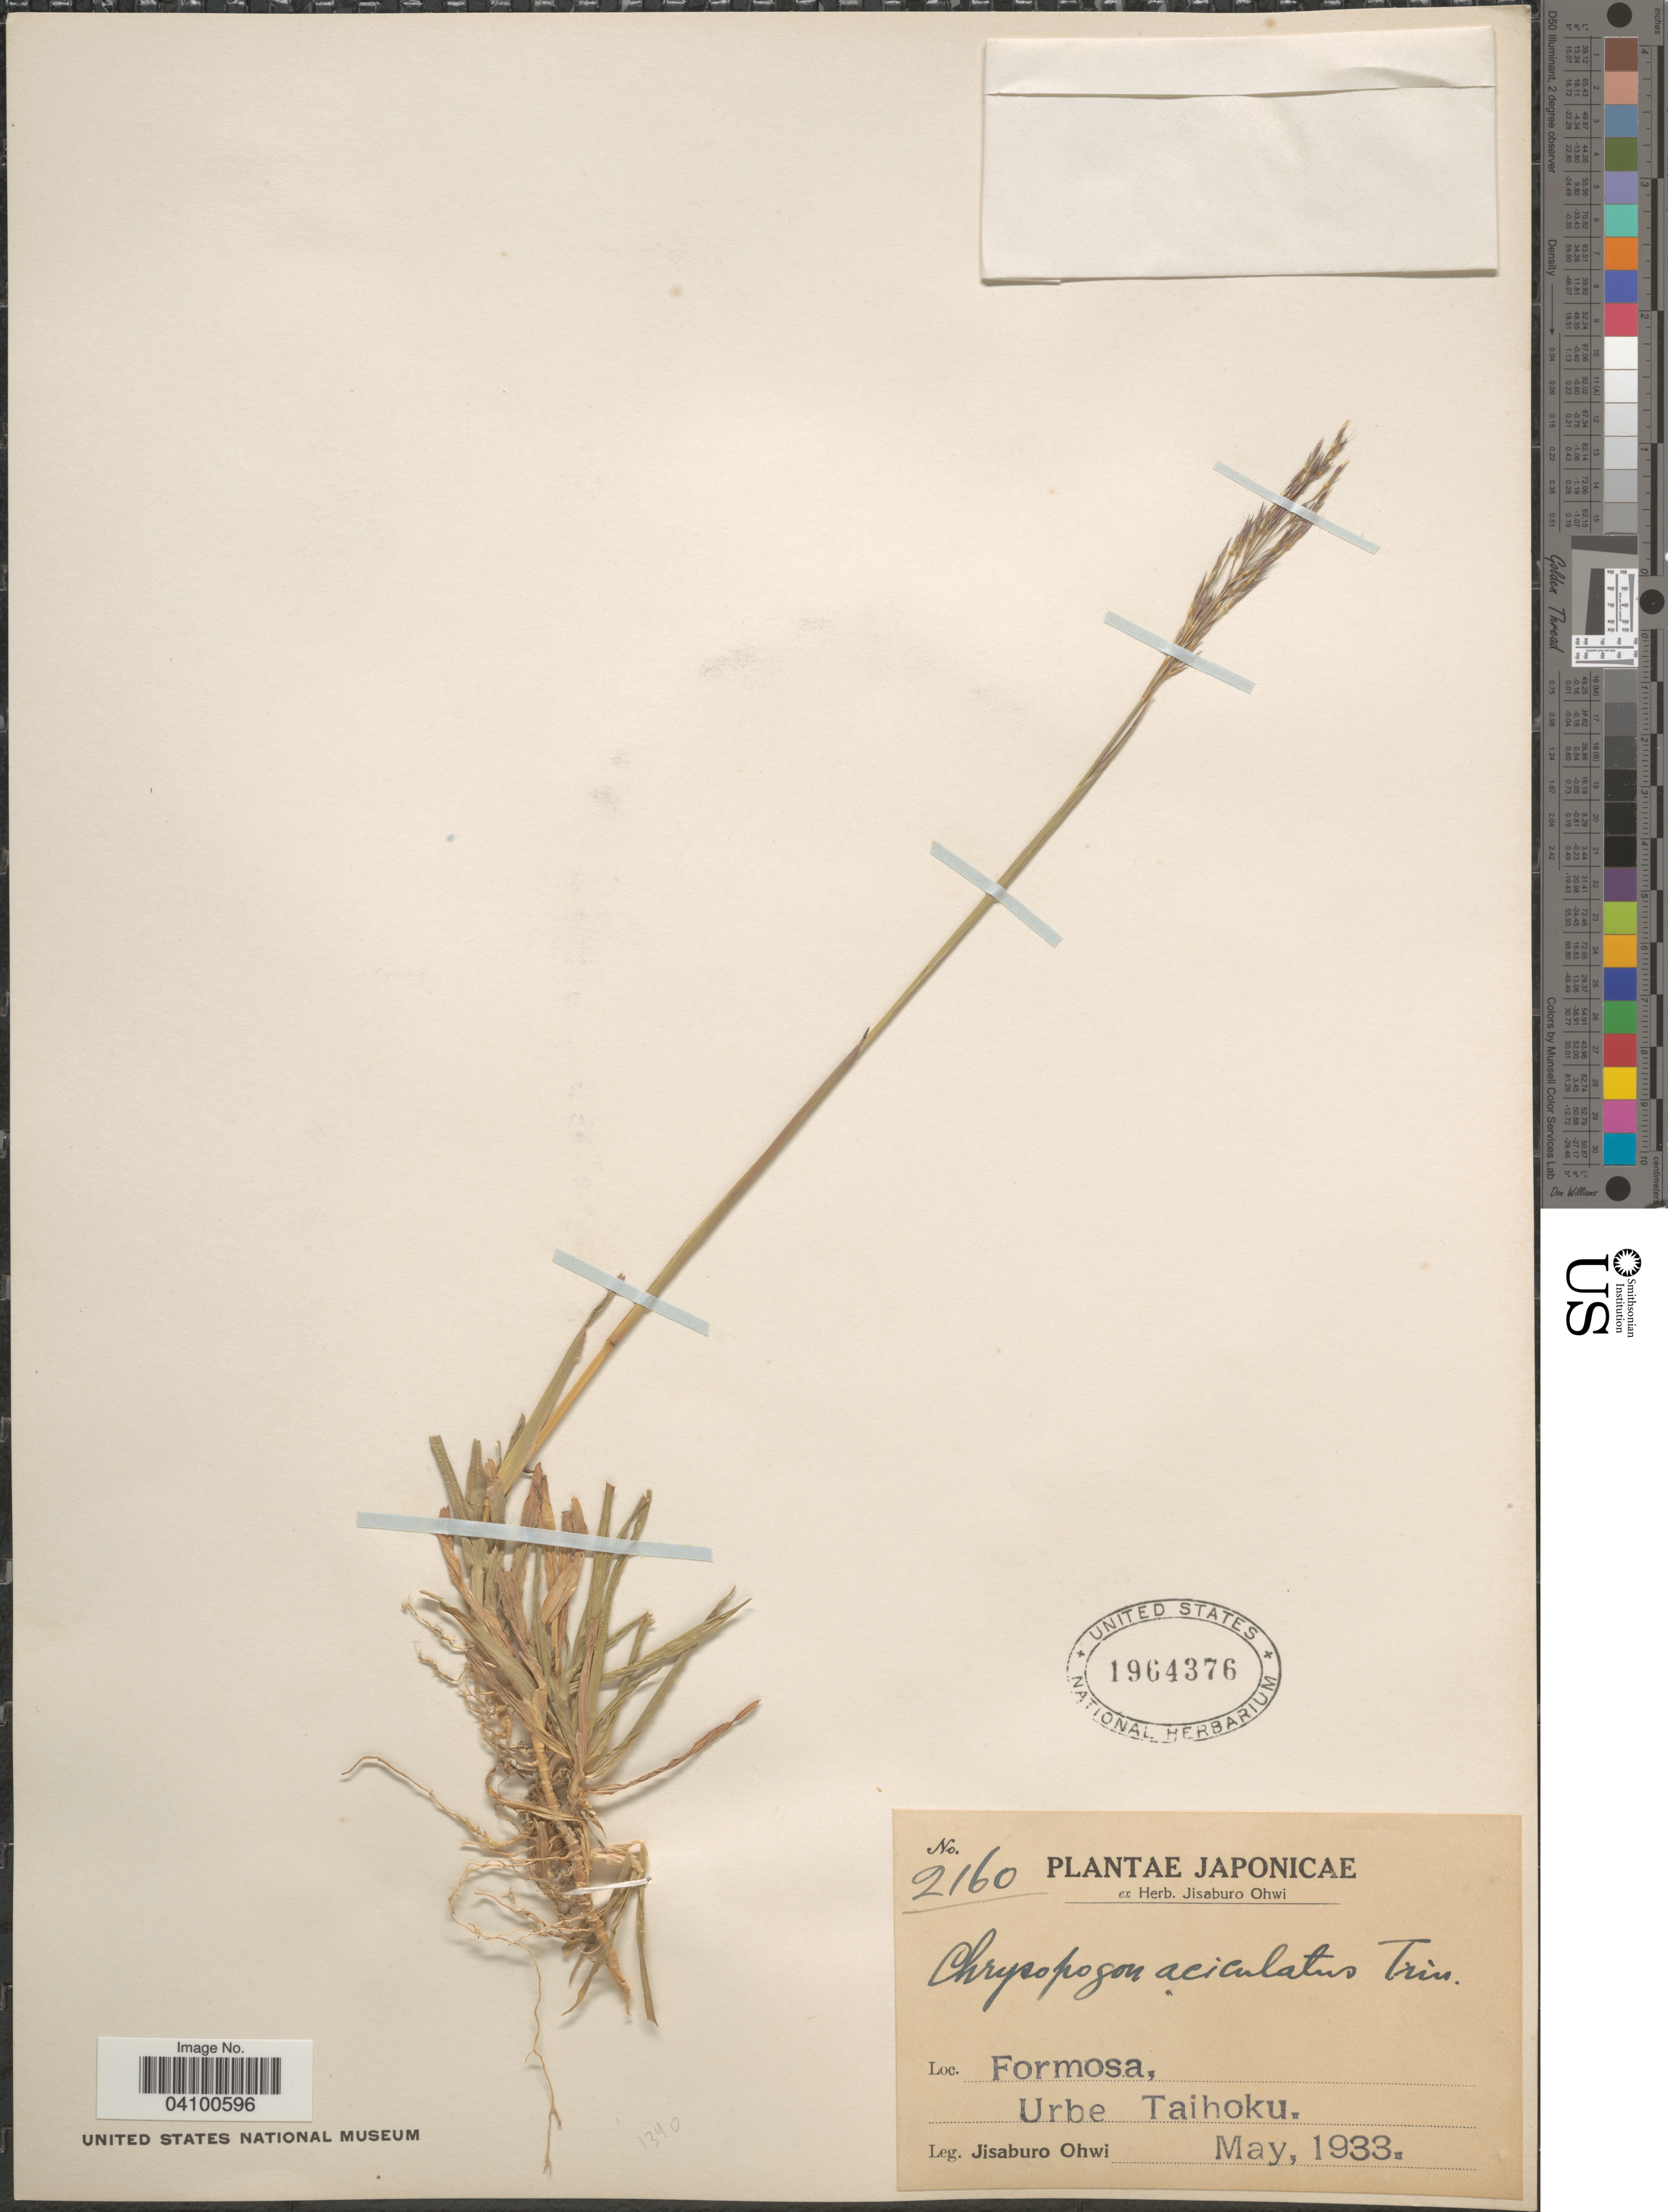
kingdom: Plantae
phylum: Tracheophyta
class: Liliopsida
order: Poales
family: Poaceae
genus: Chrysopogon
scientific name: Chrysopogon aciculatus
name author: (Retz.) Trin.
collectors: J. Ohwi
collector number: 2160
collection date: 1933-05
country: Japan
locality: Japonicae. Formosa, Urbe Taihoku.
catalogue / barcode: US 1964376